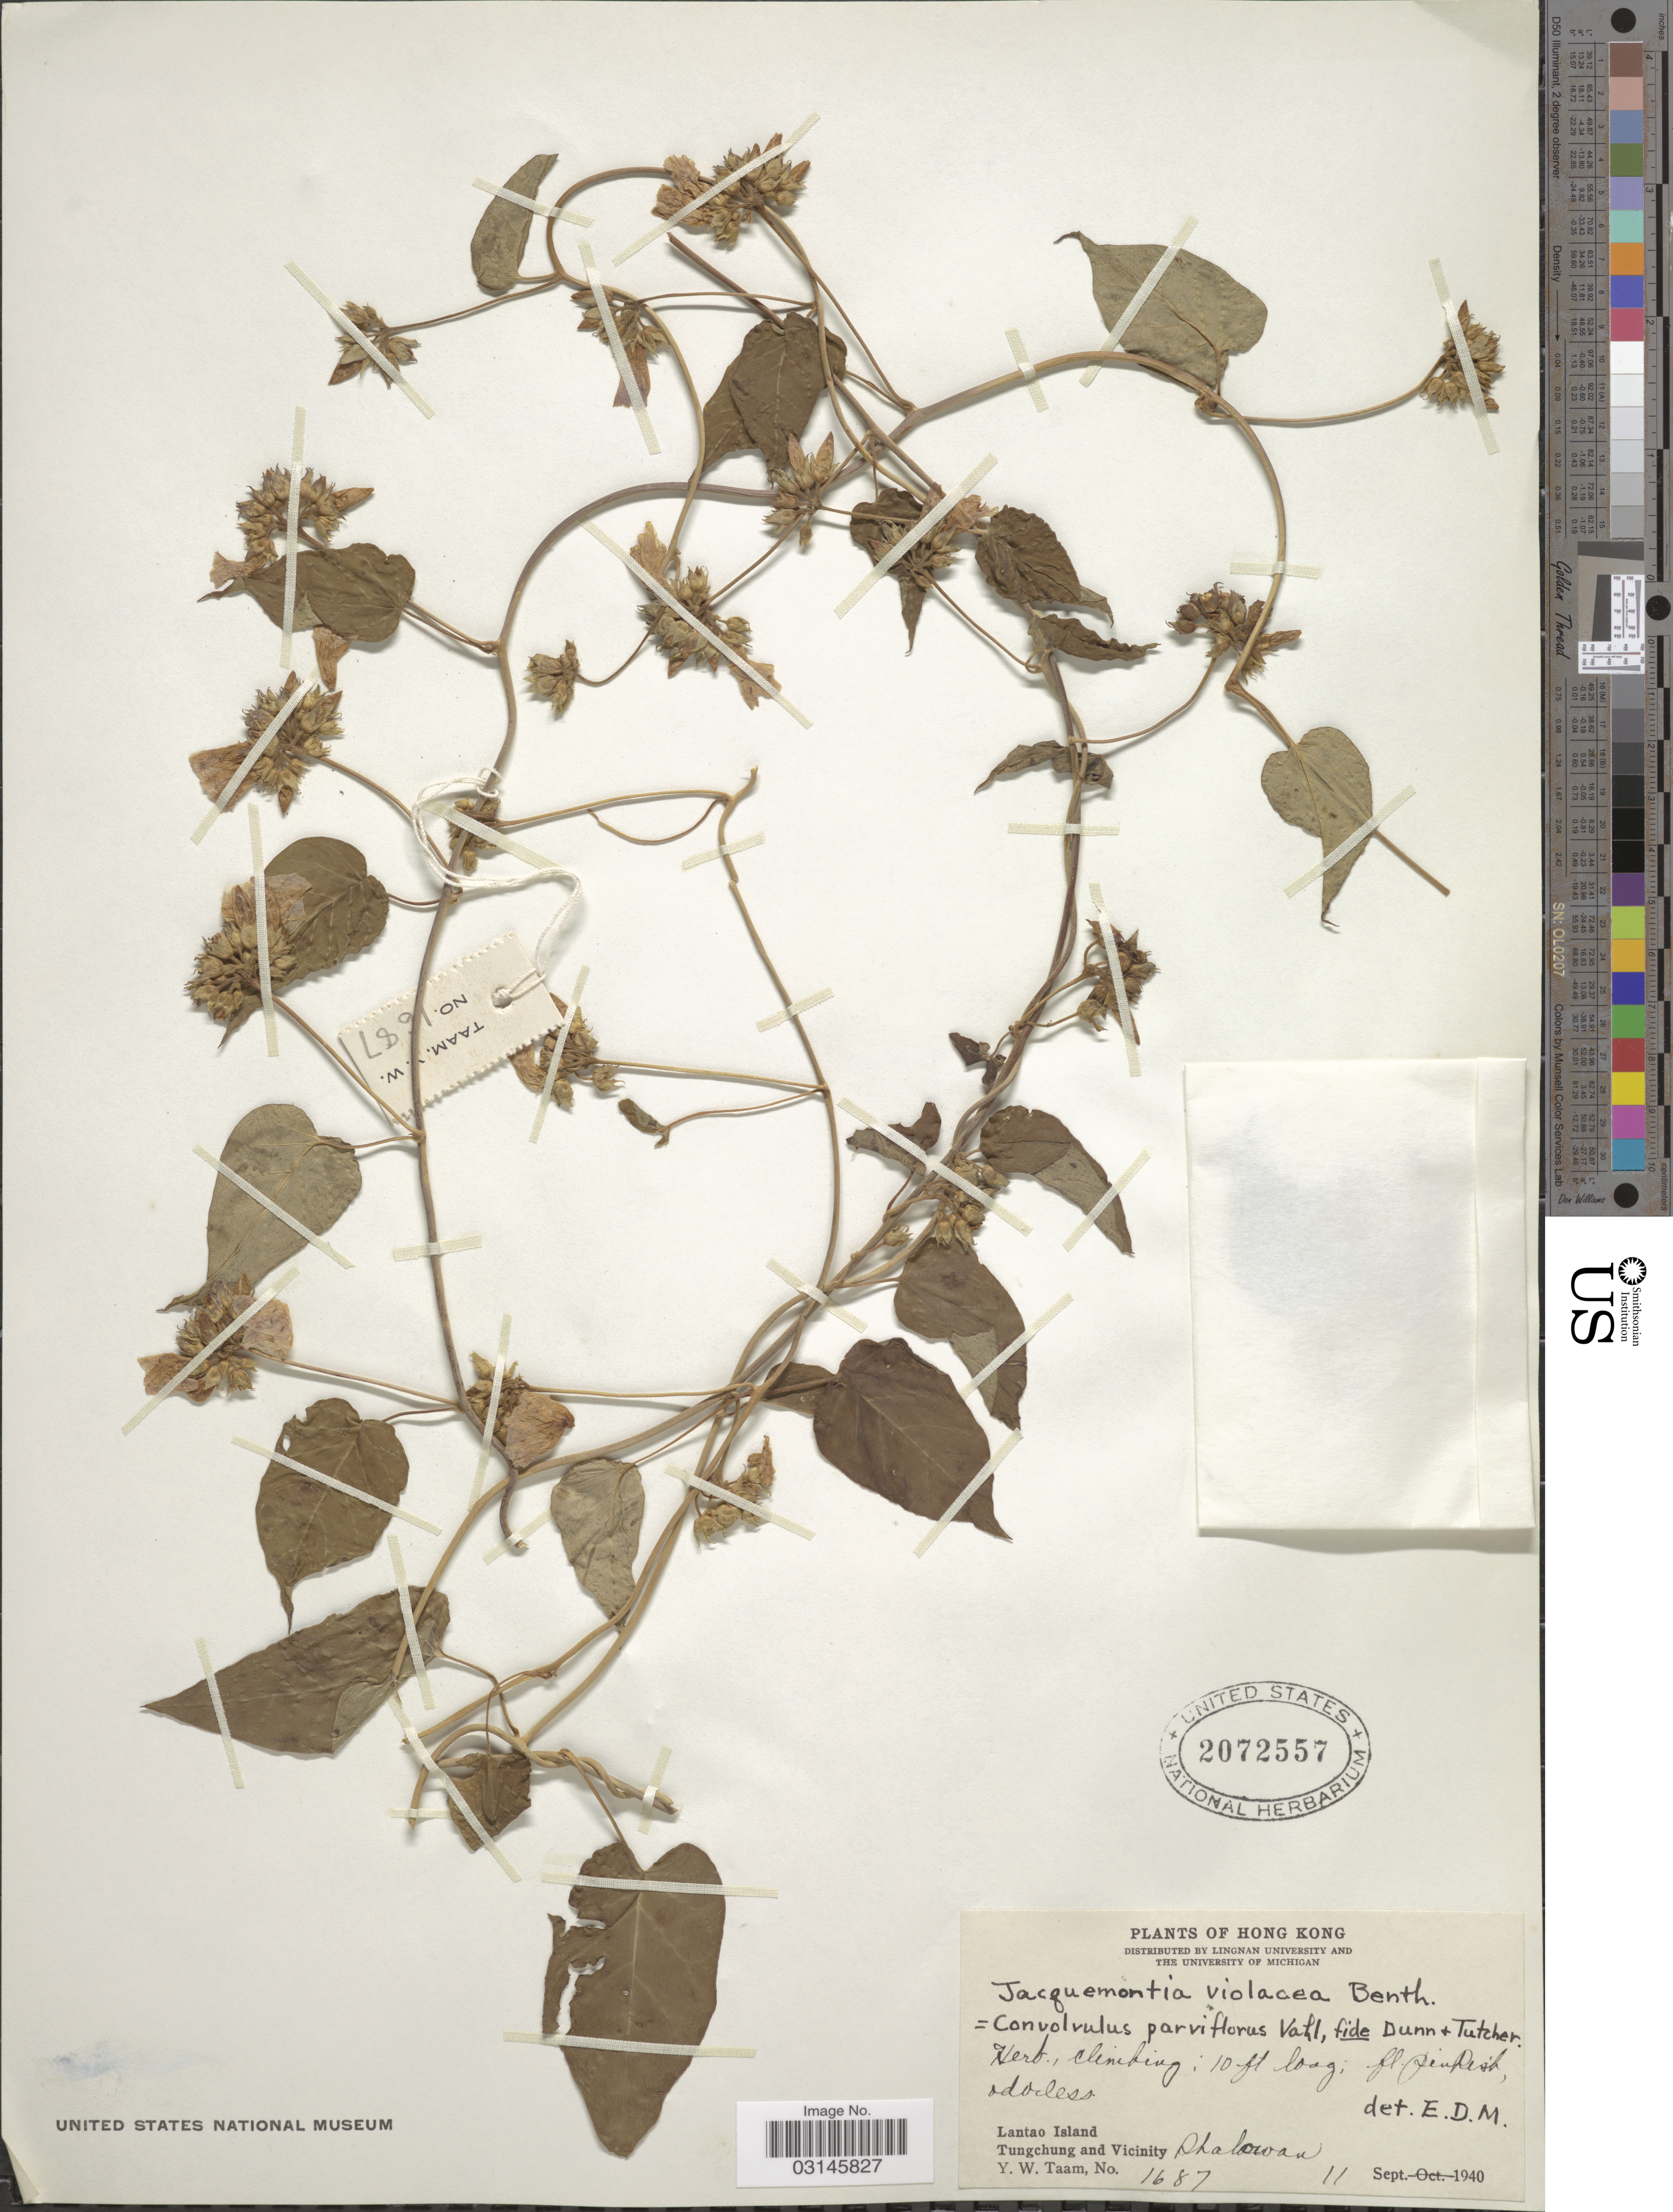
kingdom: Plantae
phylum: Tracheophyta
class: Magnoliopsida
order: Solanales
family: Convolvulaceae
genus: Convolvulus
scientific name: Convolvulus parviflorus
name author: Vahl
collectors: Y. W. Taam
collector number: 1687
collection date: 1940-09-11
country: China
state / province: Hong Kong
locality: Lantao Island, Tungchung and Vicinity, Shalowan.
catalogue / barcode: US 2072557